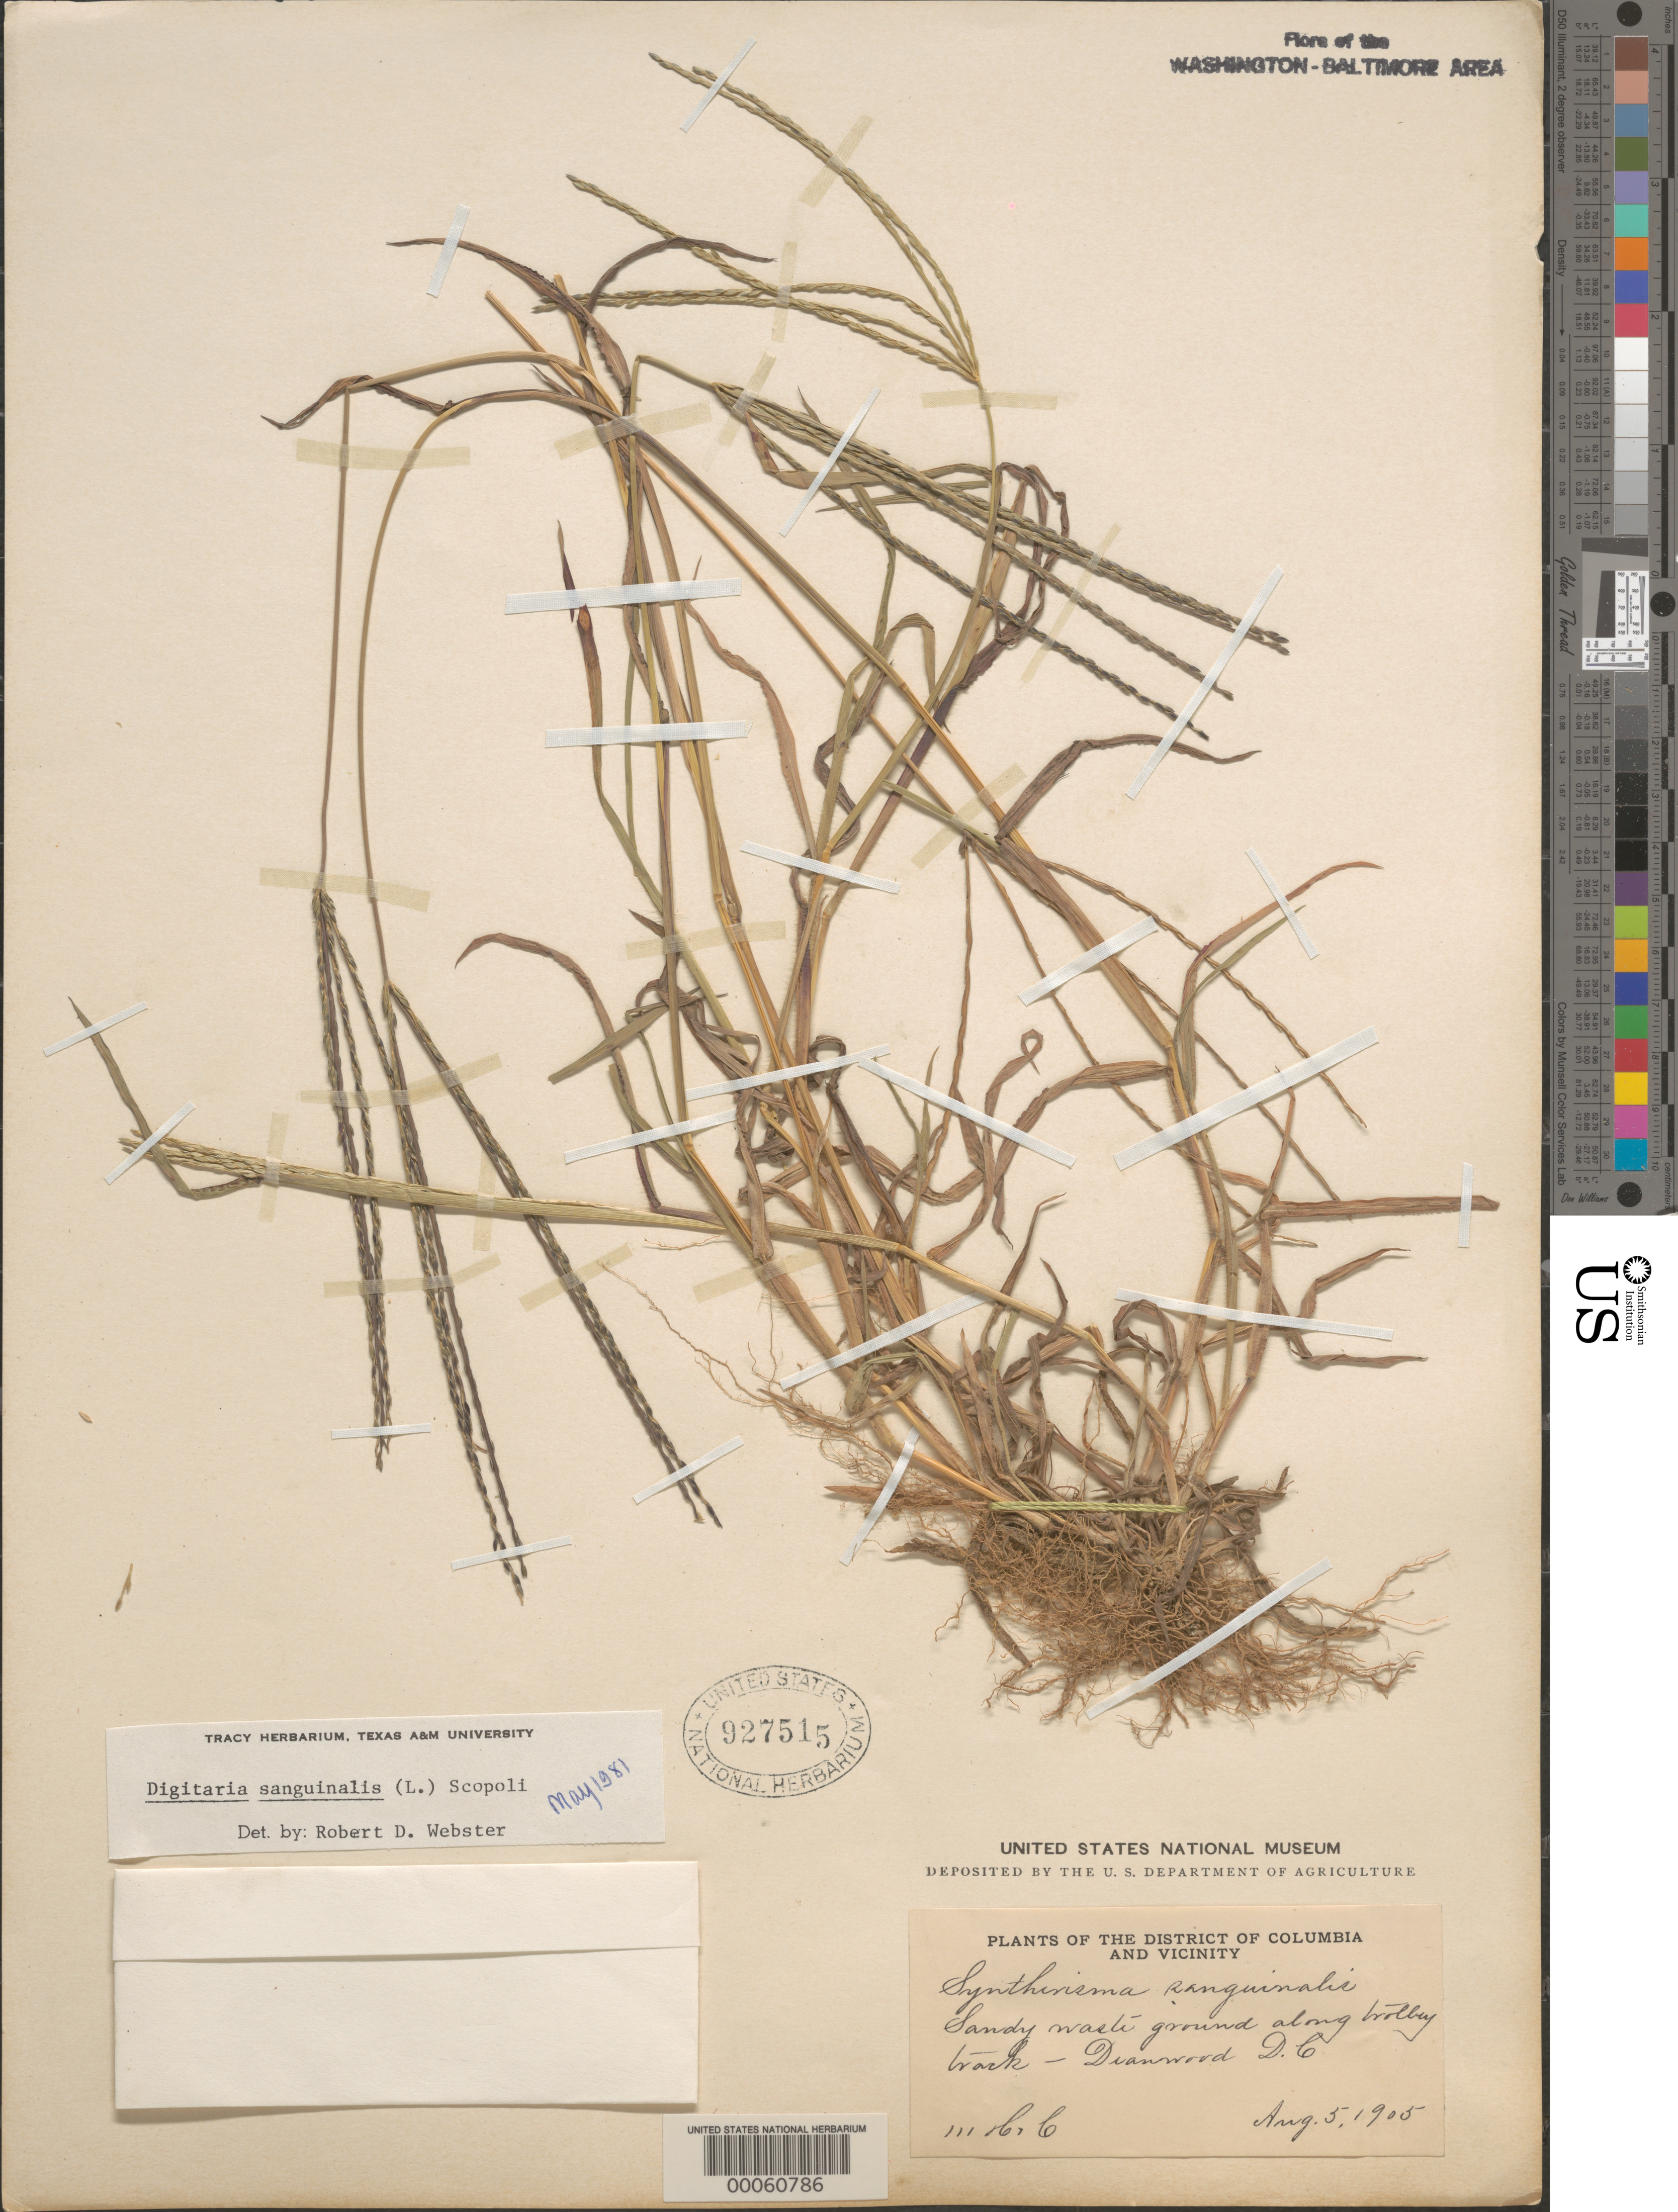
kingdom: Plantae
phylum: Tracheophyta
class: Liliopsida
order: Poales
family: Poaceae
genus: Digitaria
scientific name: Digitaria sanguinalis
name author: (L.) Scop.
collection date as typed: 05 Aug 1905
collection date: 1905-08-05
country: United States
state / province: District of Columbia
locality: Deanwood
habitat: Sandy waste ground along trolley track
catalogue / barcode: US 927515